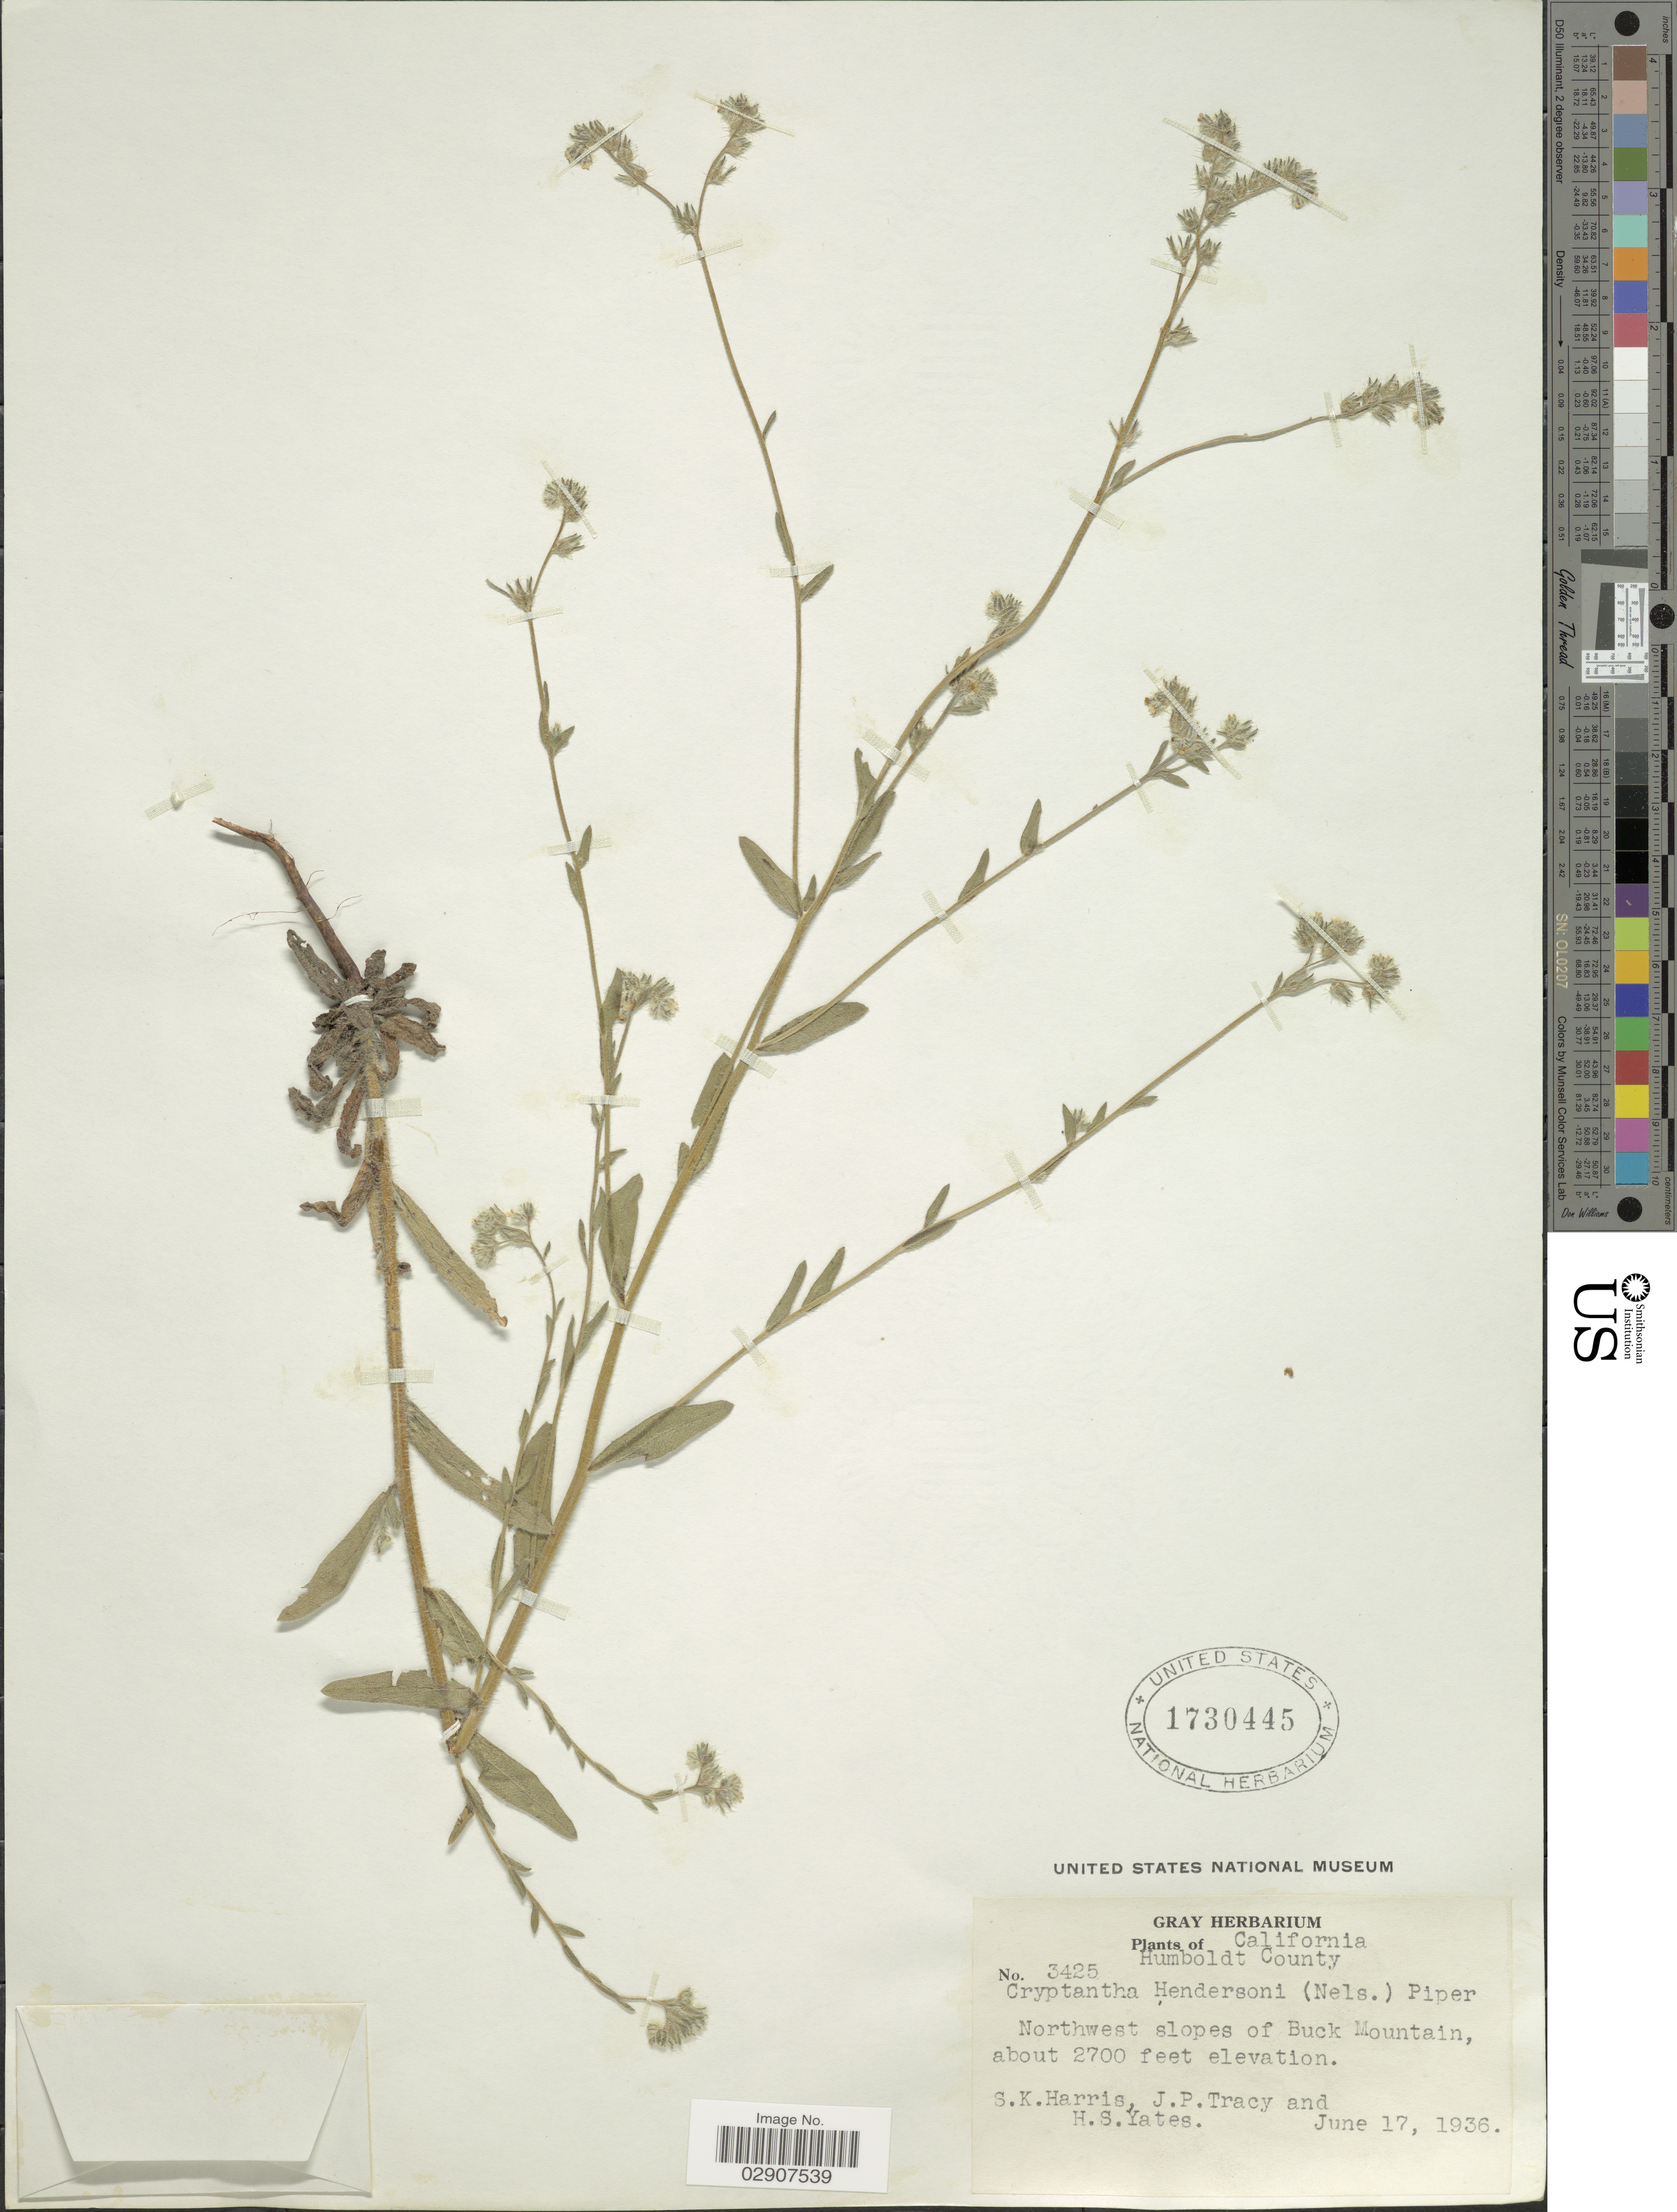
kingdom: Plantae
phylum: Tracheophyta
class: Magnoliopsida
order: Boraginales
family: Boraginaceae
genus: Cryptantha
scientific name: Cryptantha hendersonii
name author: (A. Nelson) A. Nelson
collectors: S. K. Harris, J. Tracy & H. S. Yates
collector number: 3425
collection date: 1936-06-17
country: United States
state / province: California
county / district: Humboldt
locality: Humboldt County, Northwest slopes of Buck Mountain.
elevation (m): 823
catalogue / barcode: US 1730445